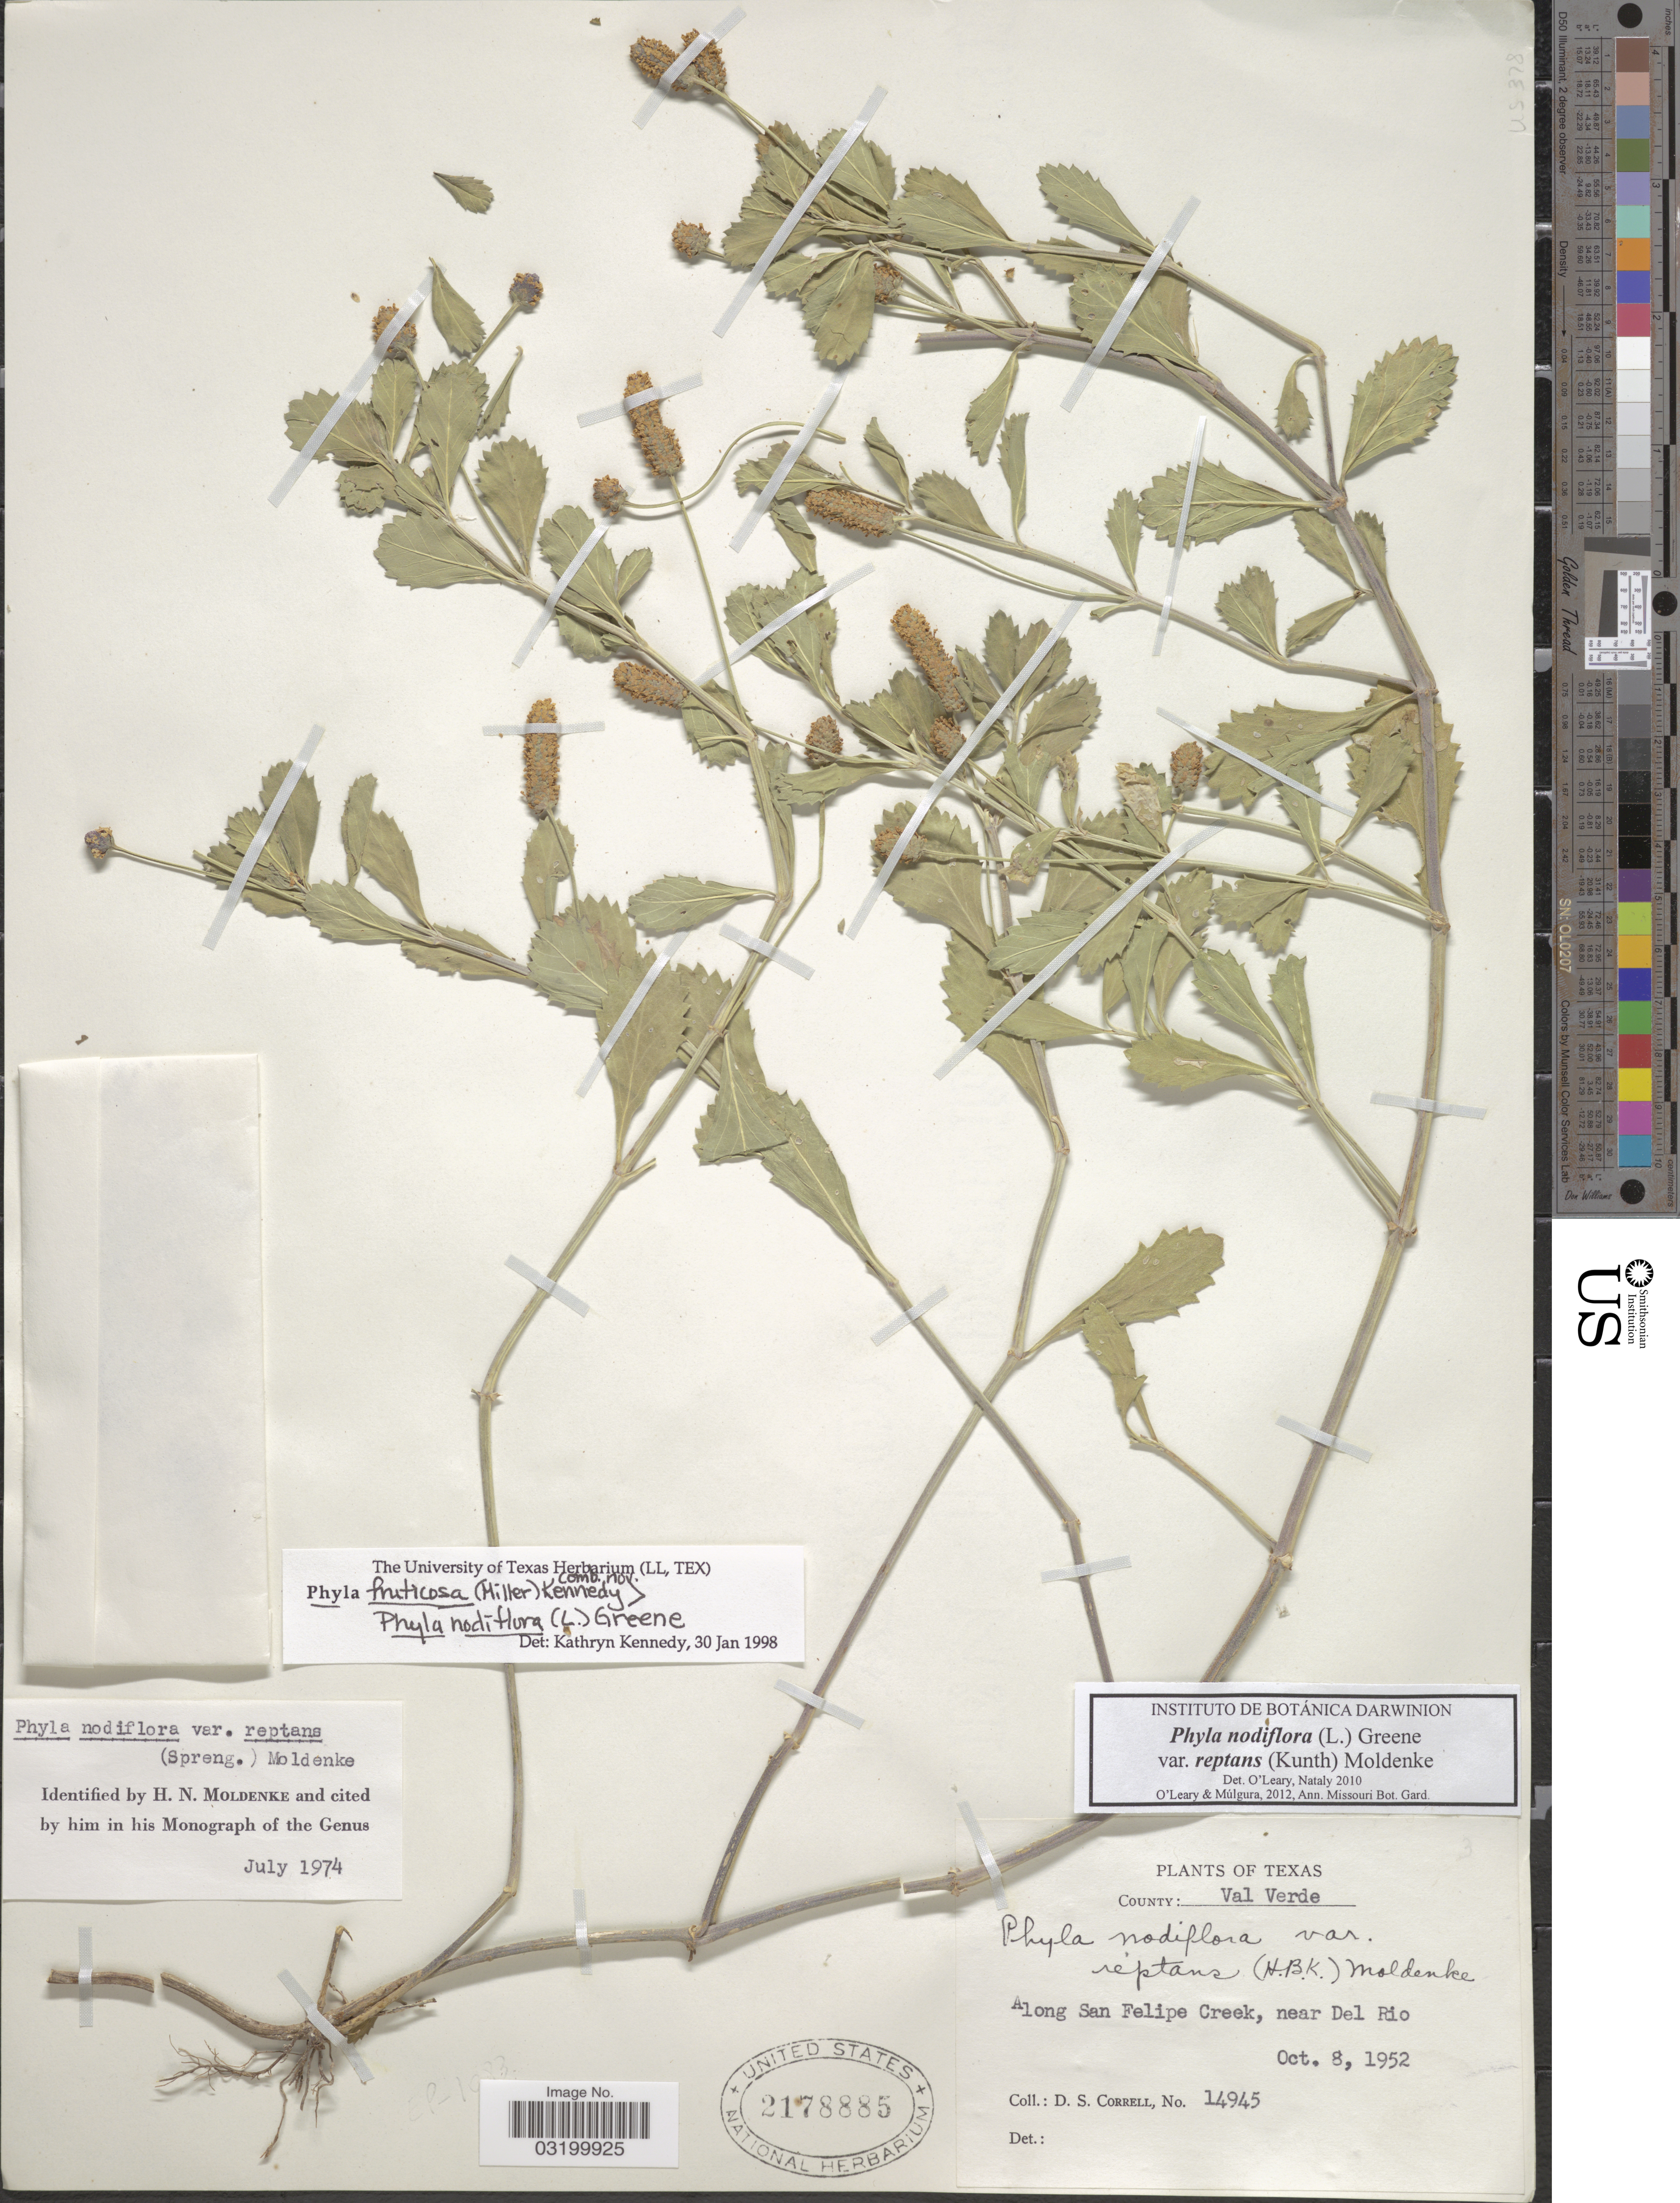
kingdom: Plantae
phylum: Tracheophyta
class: Magnoliopsida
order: Lamiales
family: Verbenaceae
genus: Phyla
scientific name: Phyla nodiflora var. reptans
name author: (Kunth) Moldenke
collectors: D. S. Correll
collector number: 14945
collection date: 1952-10-08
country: United States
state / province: Texas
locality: County: Val Verde. Along San Felipe Creek, near Del Rio.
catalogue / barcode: US 2178885